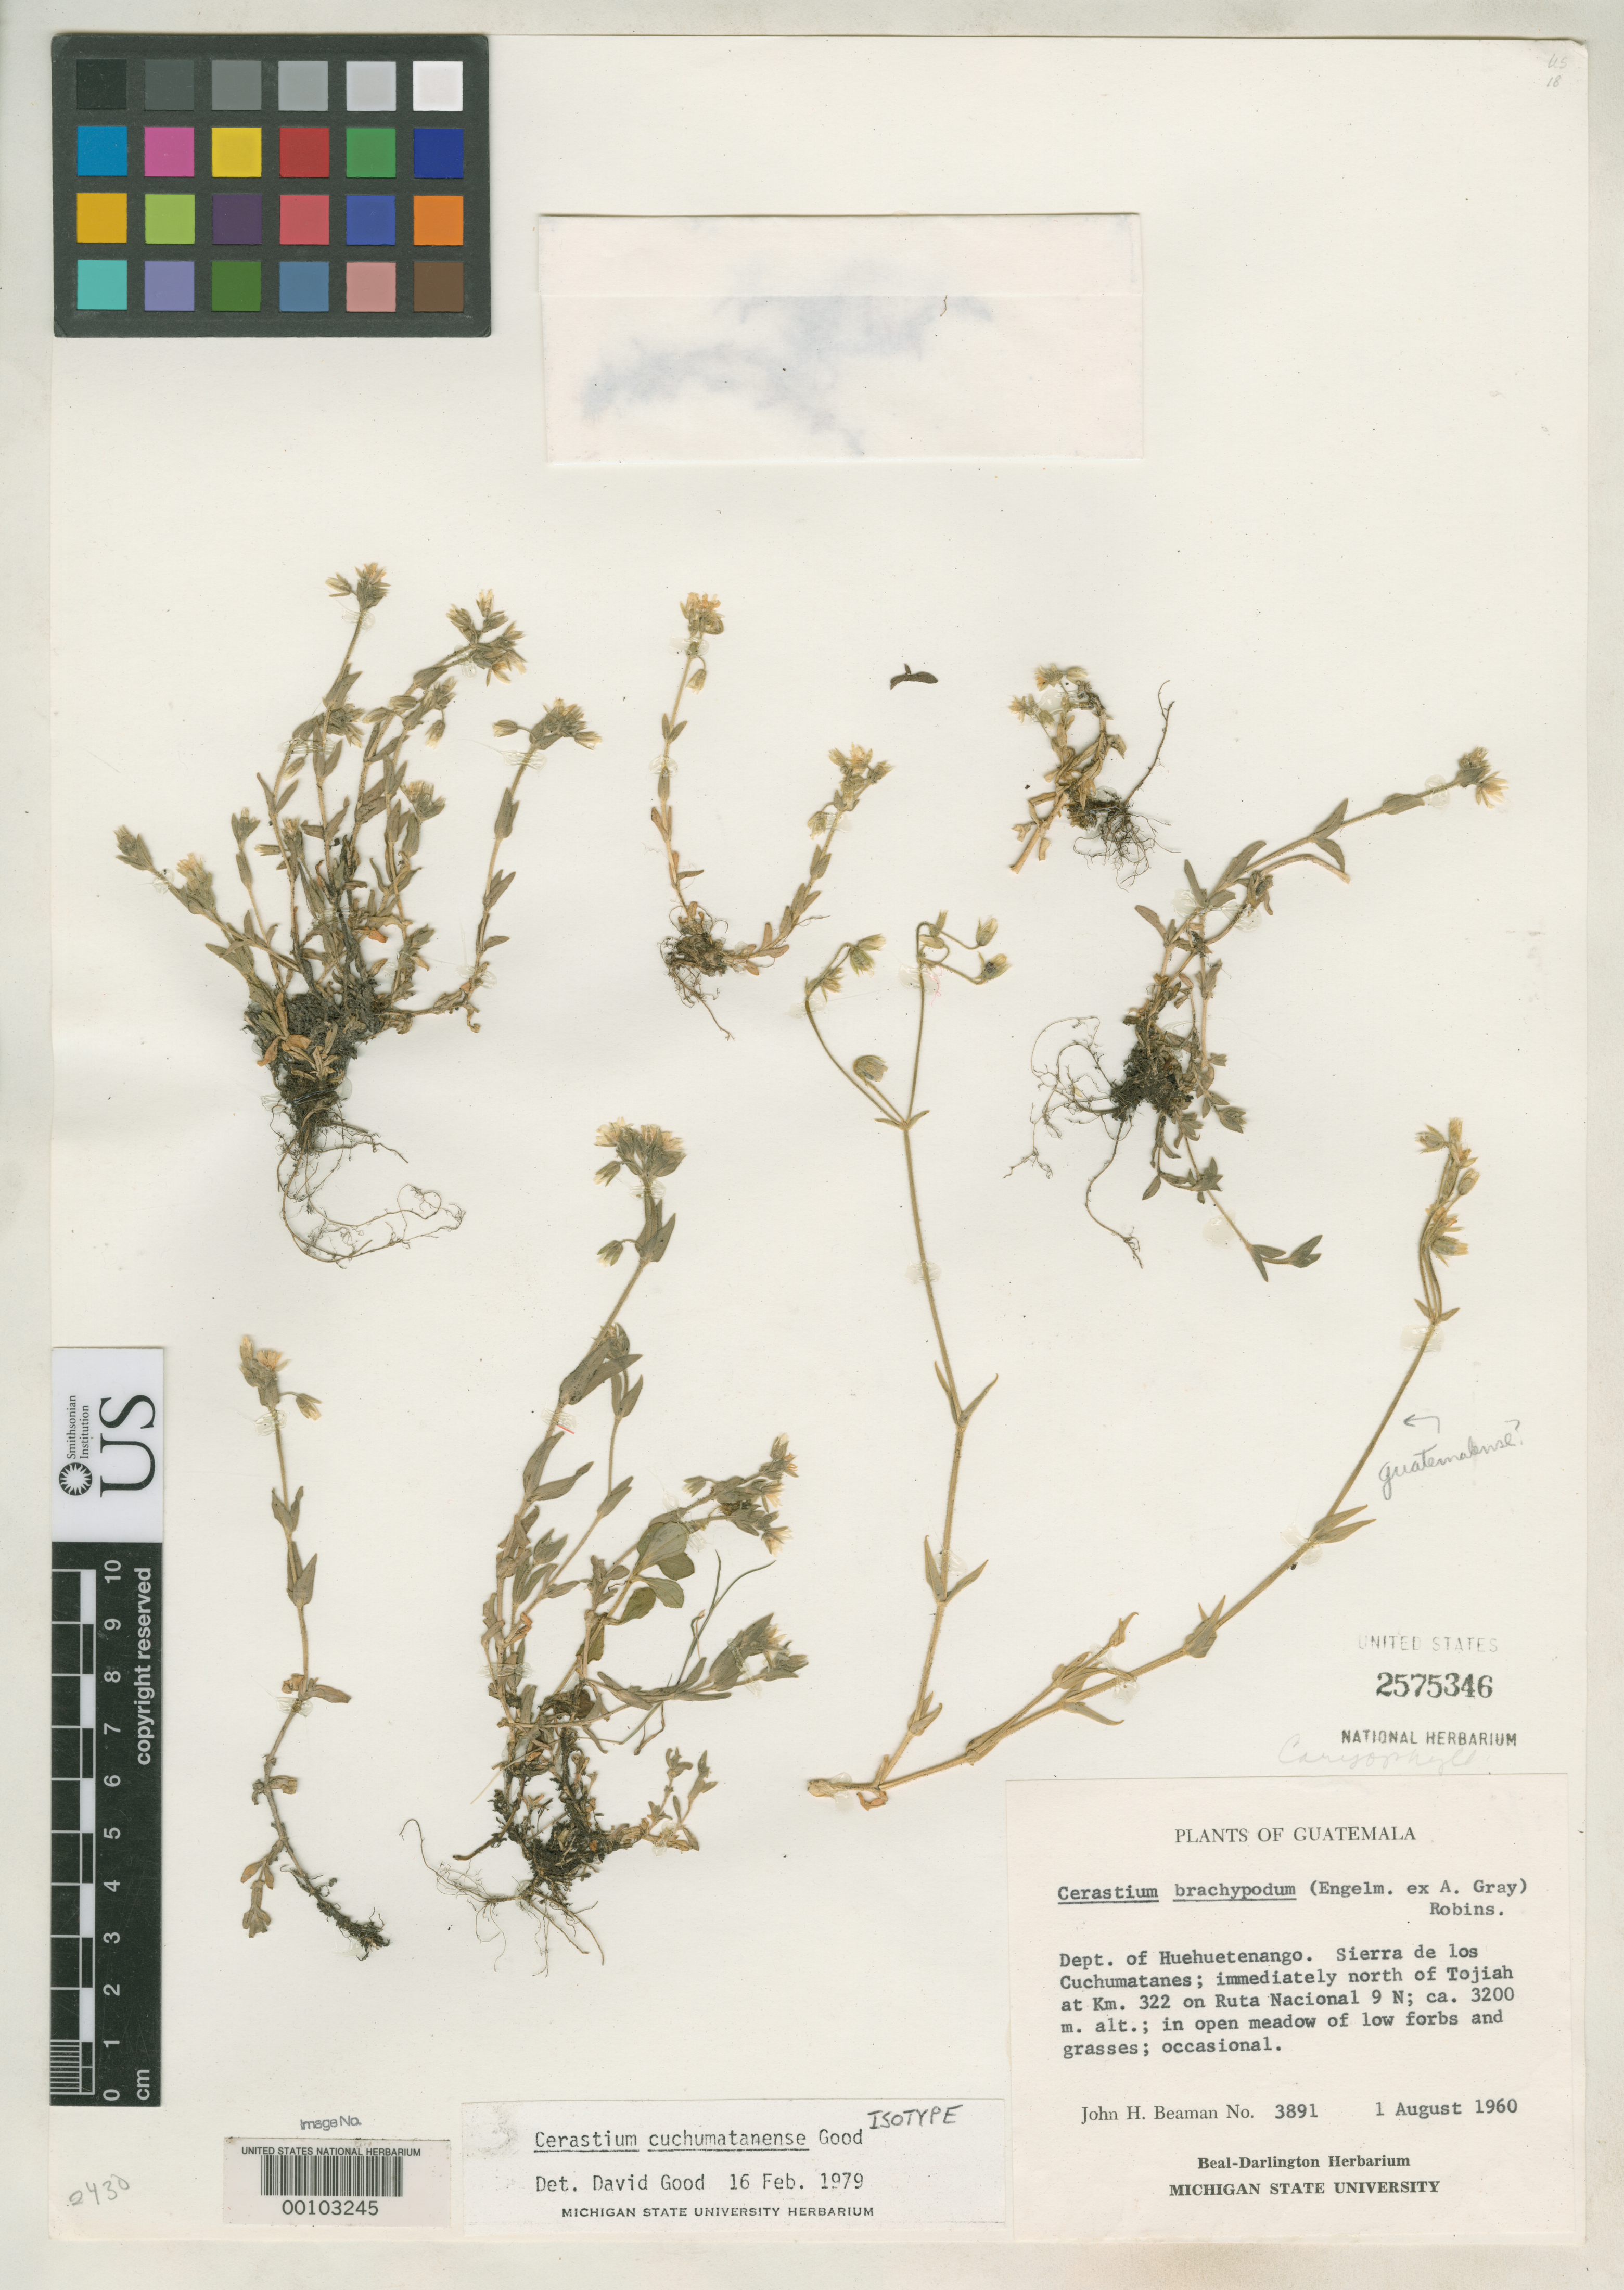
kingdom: Plantae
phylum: Tracheophyta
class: Magnoliopsida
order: Caryophyllales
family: Caryophyllaceae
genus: Cerastium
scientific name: Cerastium cuchumatanense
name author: D.A. Good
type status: Isotype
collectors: J. H. Beaman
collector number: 3891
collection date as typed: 01 Aug 1960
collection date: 1960-08-01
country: Guatemala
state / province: Huehuetenango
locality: Sierra de las Cuchumatanes, N of Tojiah at km 322 on ruta nacional 9N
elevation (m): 3200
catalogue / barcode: US 2575346